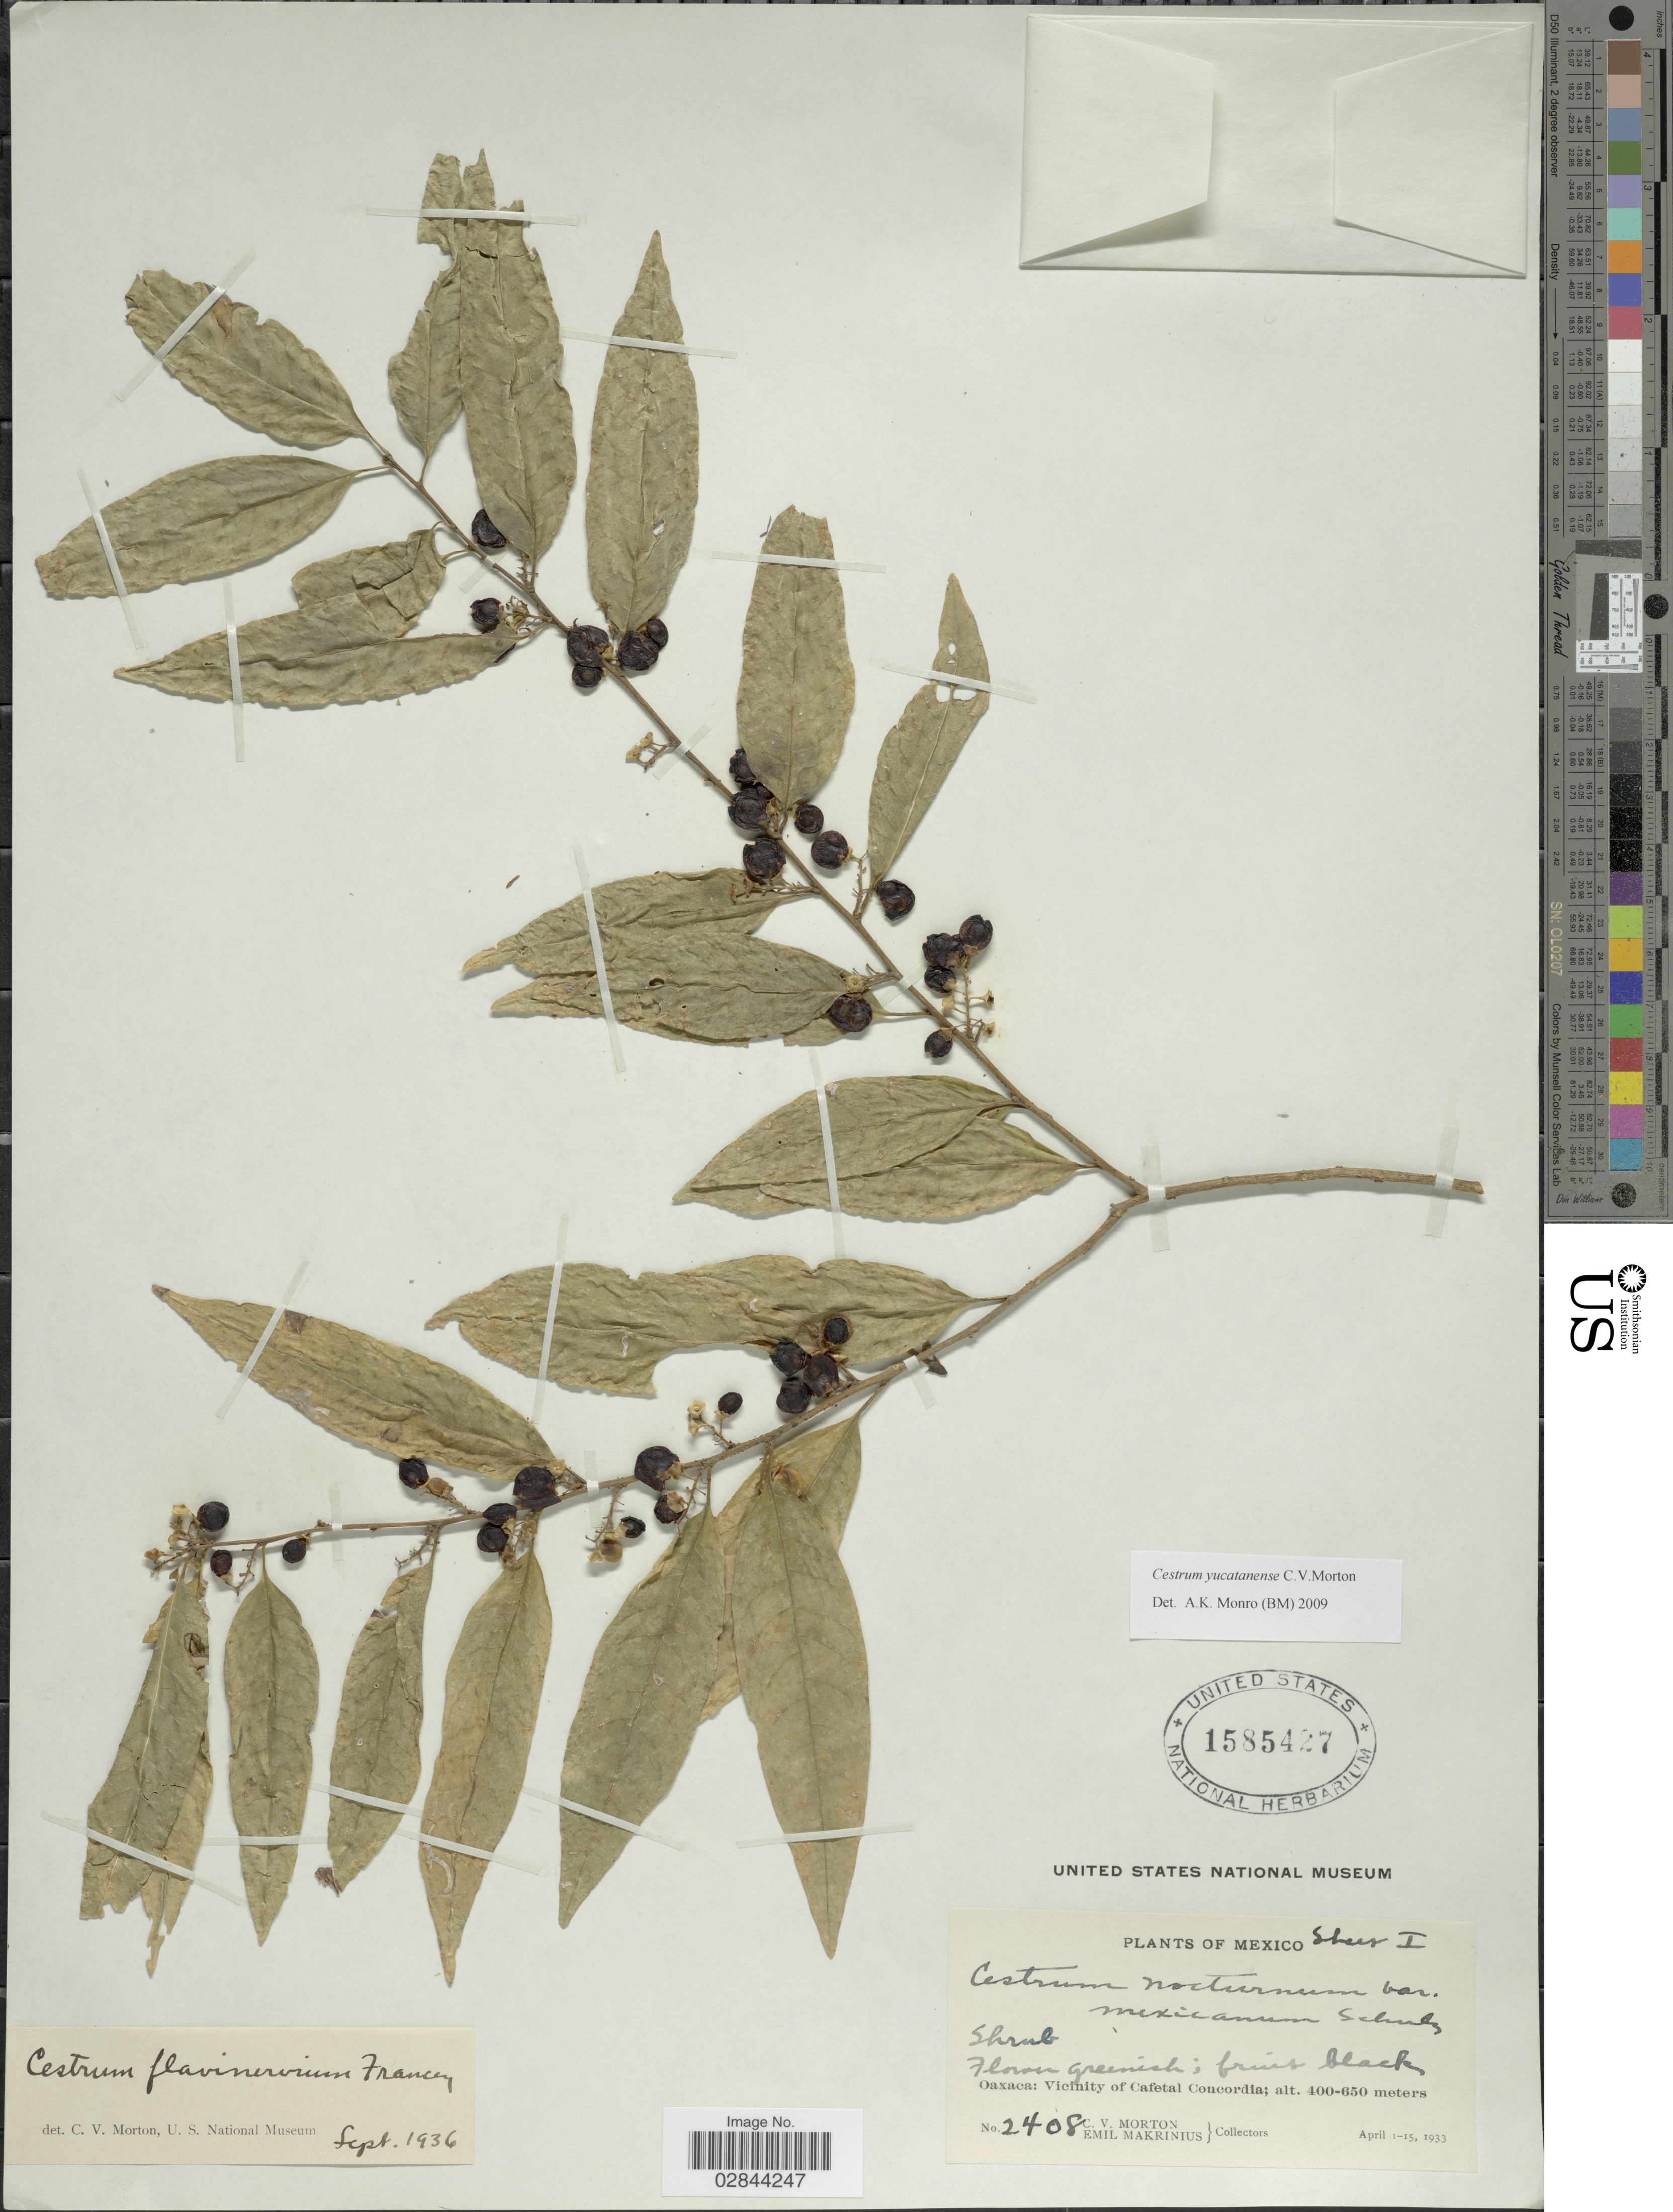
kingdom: Plantae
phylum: Tracheophyta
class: Magnoliopsida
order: Solanales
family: Solanaceae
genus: Cestrum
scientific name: Cestrum yucatanense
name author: Francey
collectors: C. V. Morton & E. Makrinius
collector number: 2408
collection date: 1933-04-01/1933-04-15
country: Mexico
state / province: Oaxaca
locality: Vicinity of Cafetal Concordia.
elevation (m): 400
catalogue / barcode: US 1585427